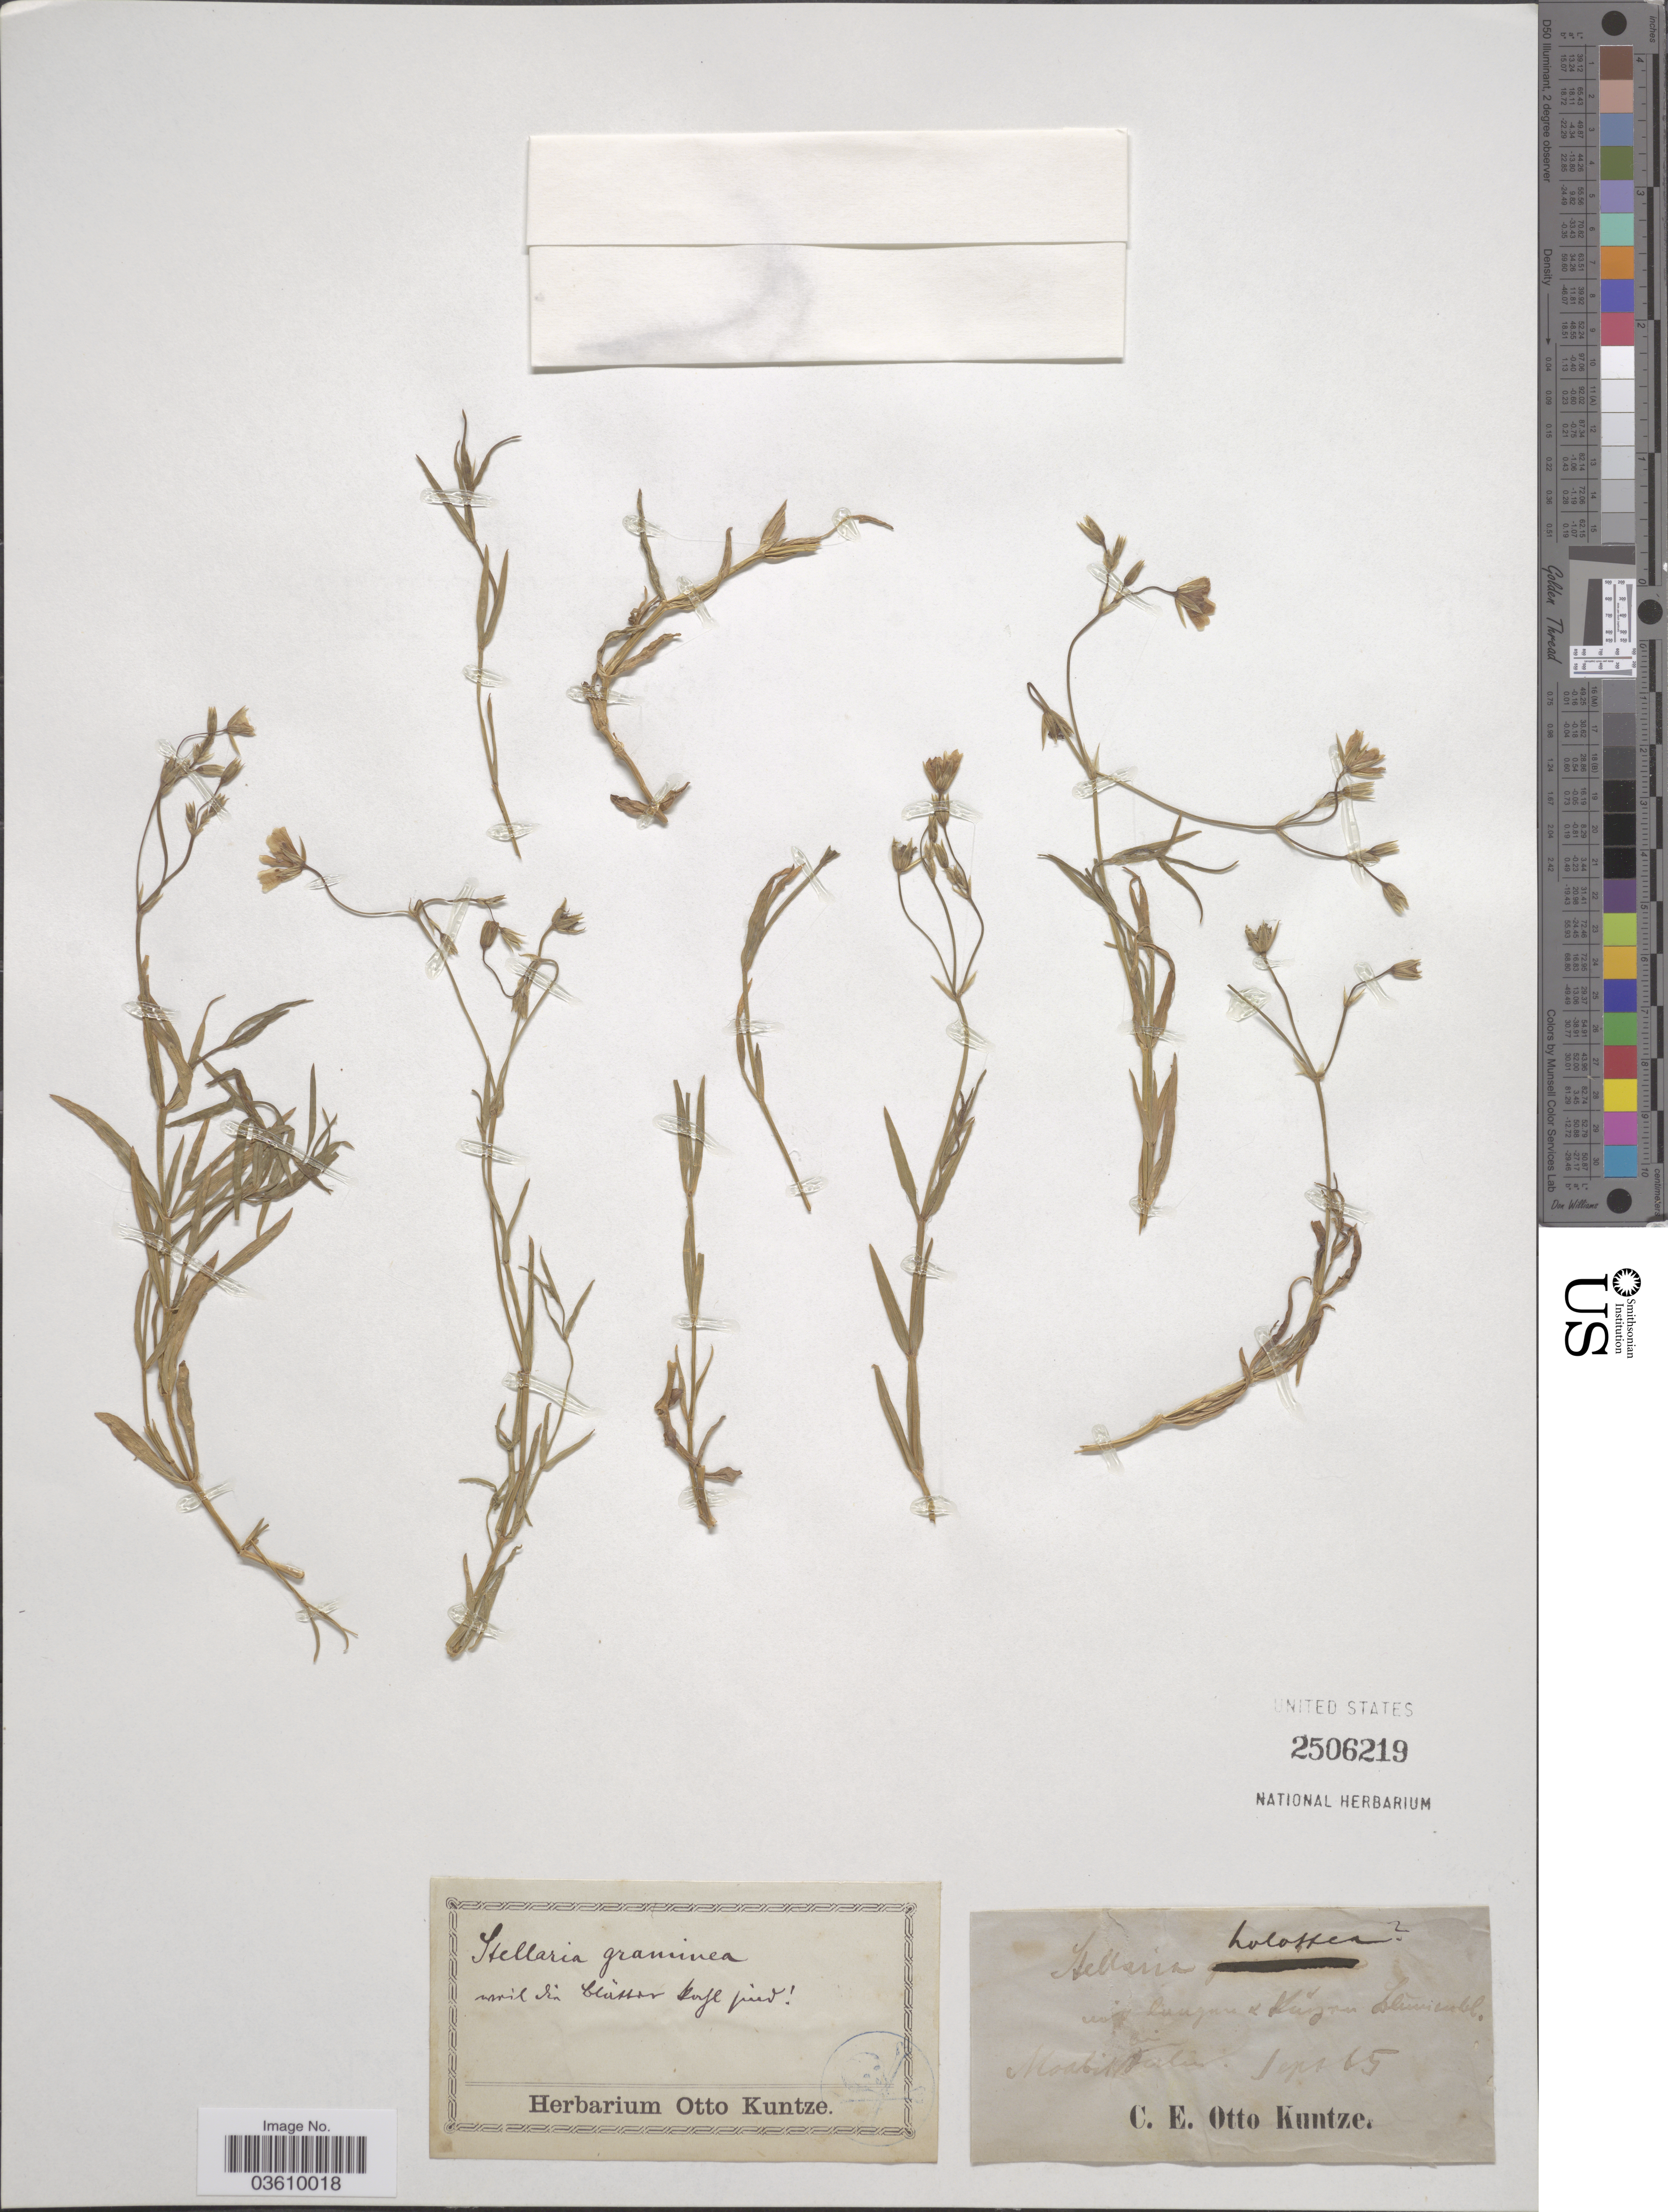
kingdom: Plantae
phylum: Tracheophyta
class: Magnoliopsida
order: Caryophyllales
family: Caryophyllaceae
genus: Stellaria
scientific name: Stellaria graminea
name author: L.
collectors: C.E.O. Kuntze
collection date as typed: Transcribed d/m/y: /9/65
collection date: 1865-09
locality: Moabittalier [interpreted].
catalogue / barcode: US 2506219